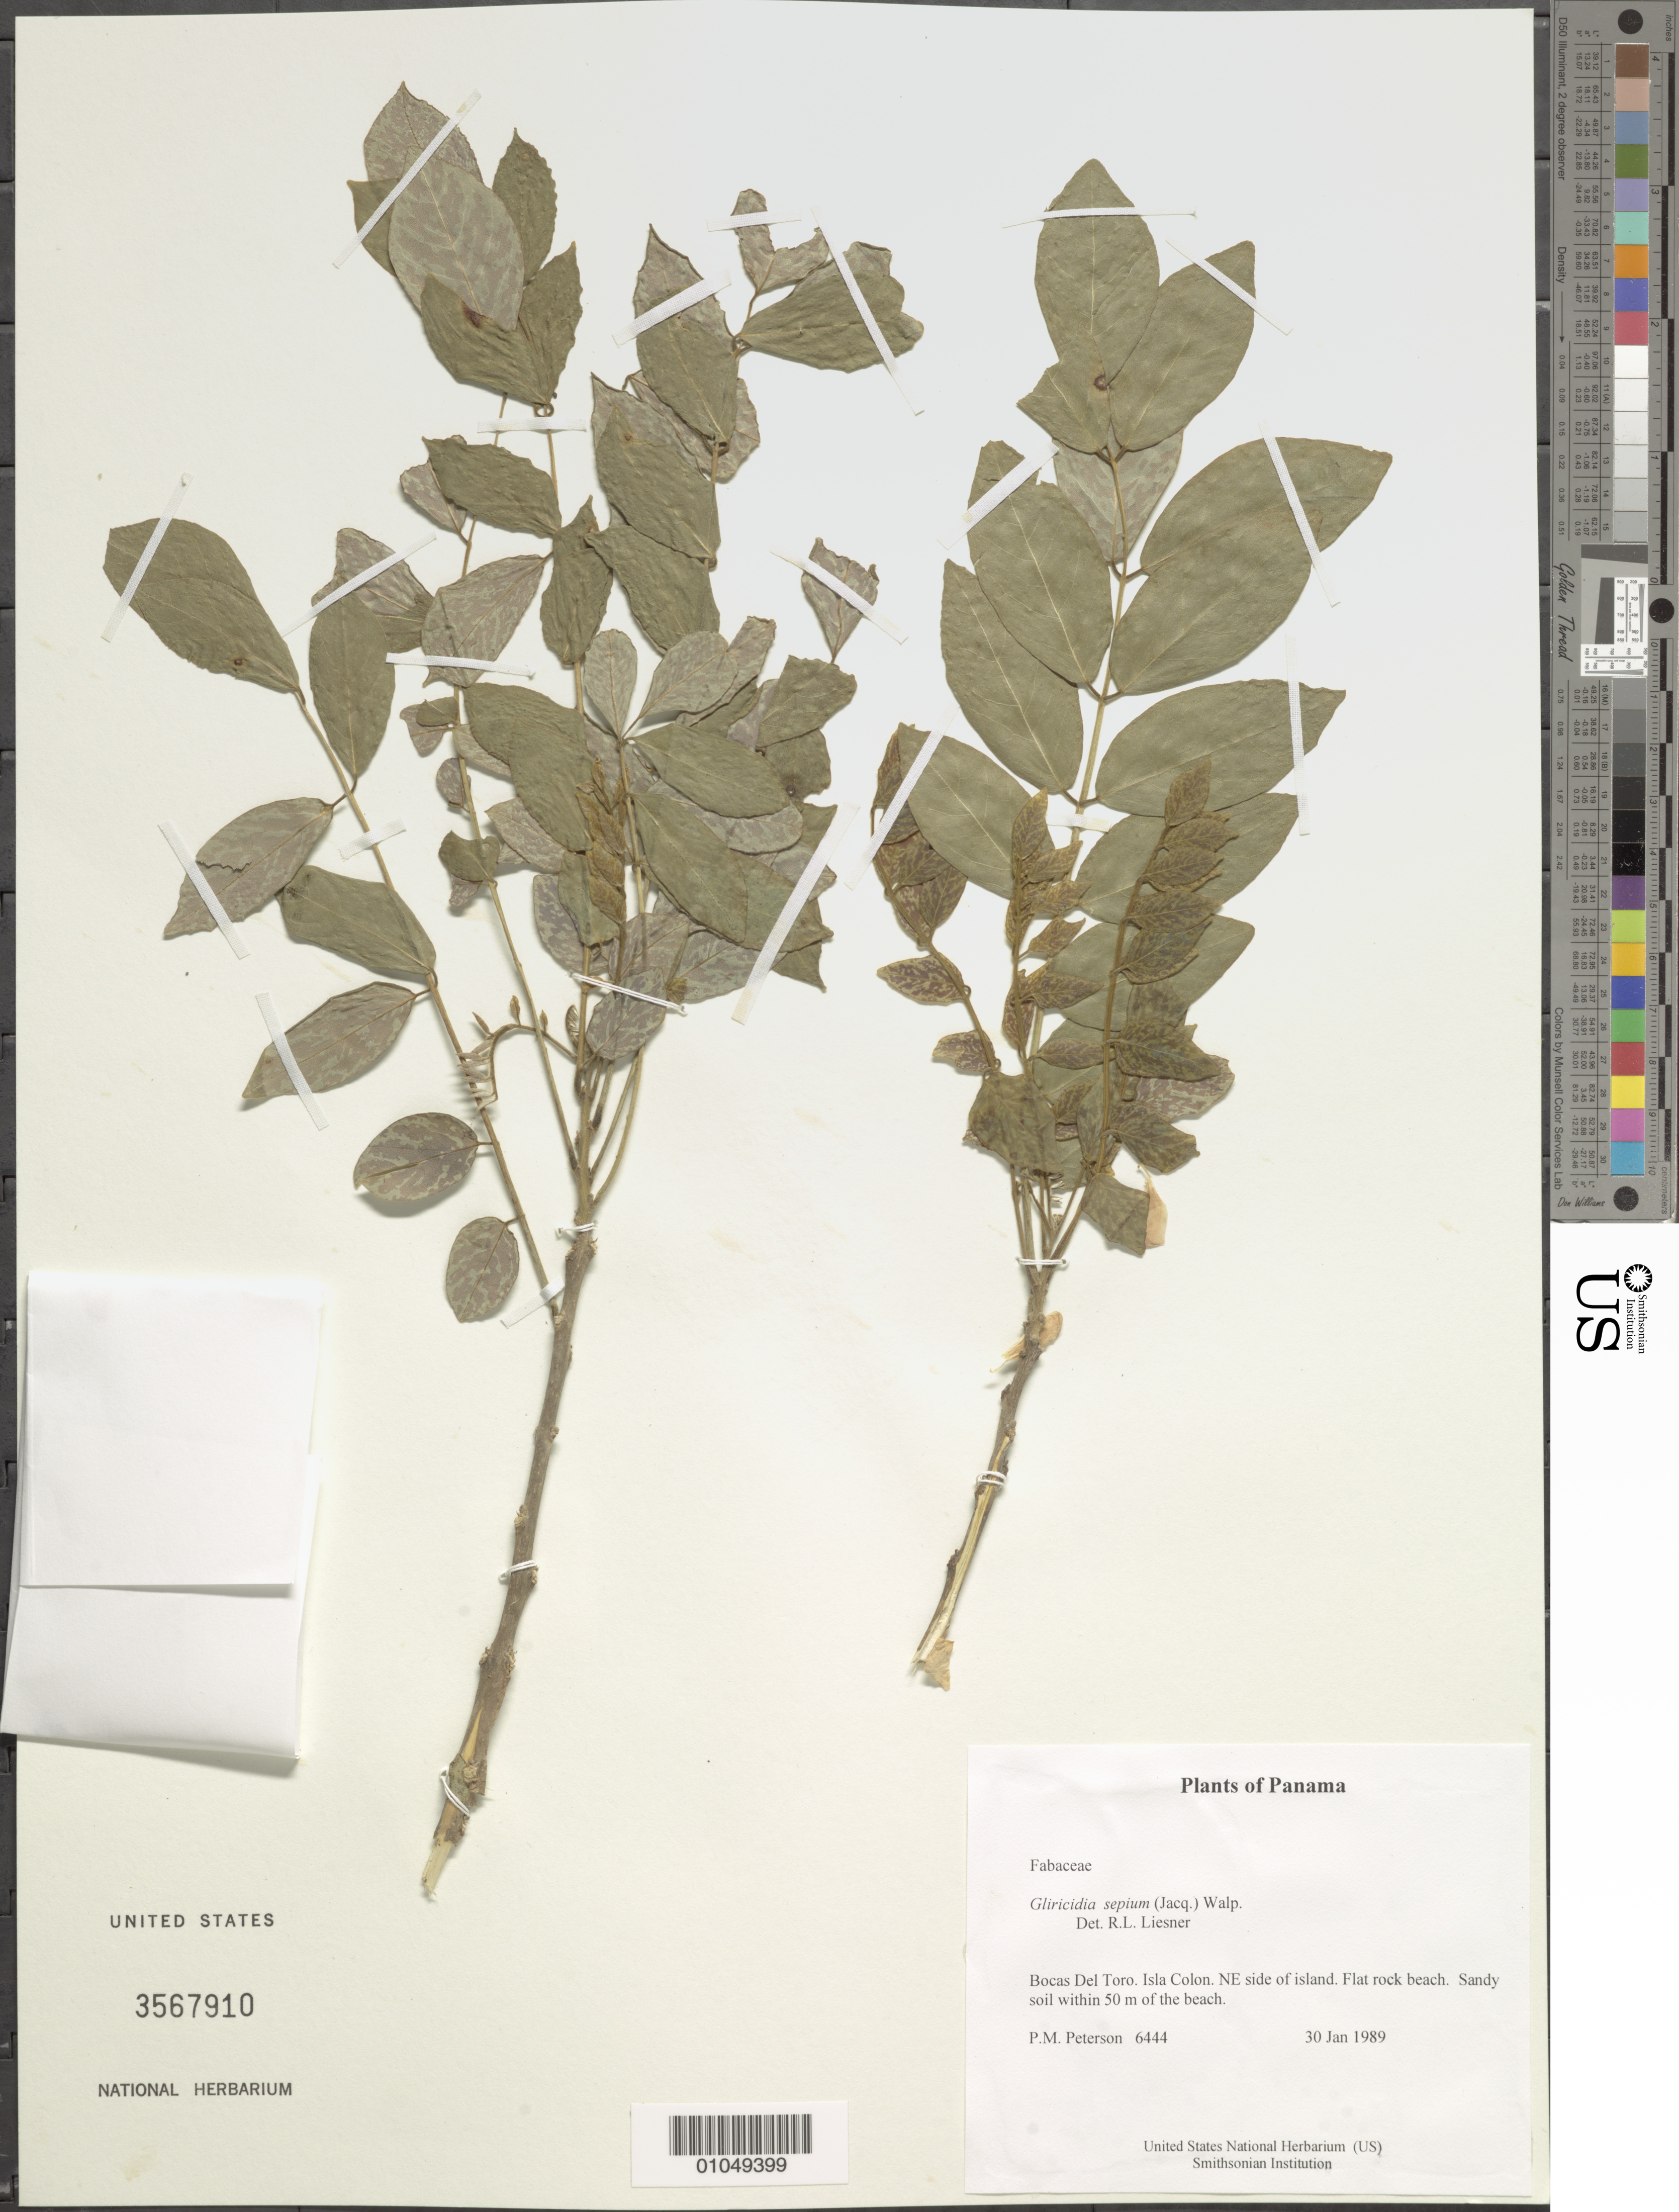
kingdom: Plantae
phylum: Tracheophyta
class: Magnoliopsida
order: Fabales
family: Fabaceae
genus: Gliricidia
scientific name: Gliricidia sepium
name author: (Jacq.) Kunth ex Walp.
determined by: Liesner, R. L.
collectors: P. M. Peterson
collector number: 06444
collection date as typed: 30 Jan 1989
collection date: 1989-01-30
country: Panama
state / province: Bocas del Toro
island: Colón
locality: NE side of island.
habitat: Flat rock beach. Sandy soil within 50 m of the beach.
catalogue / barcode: US 3567910